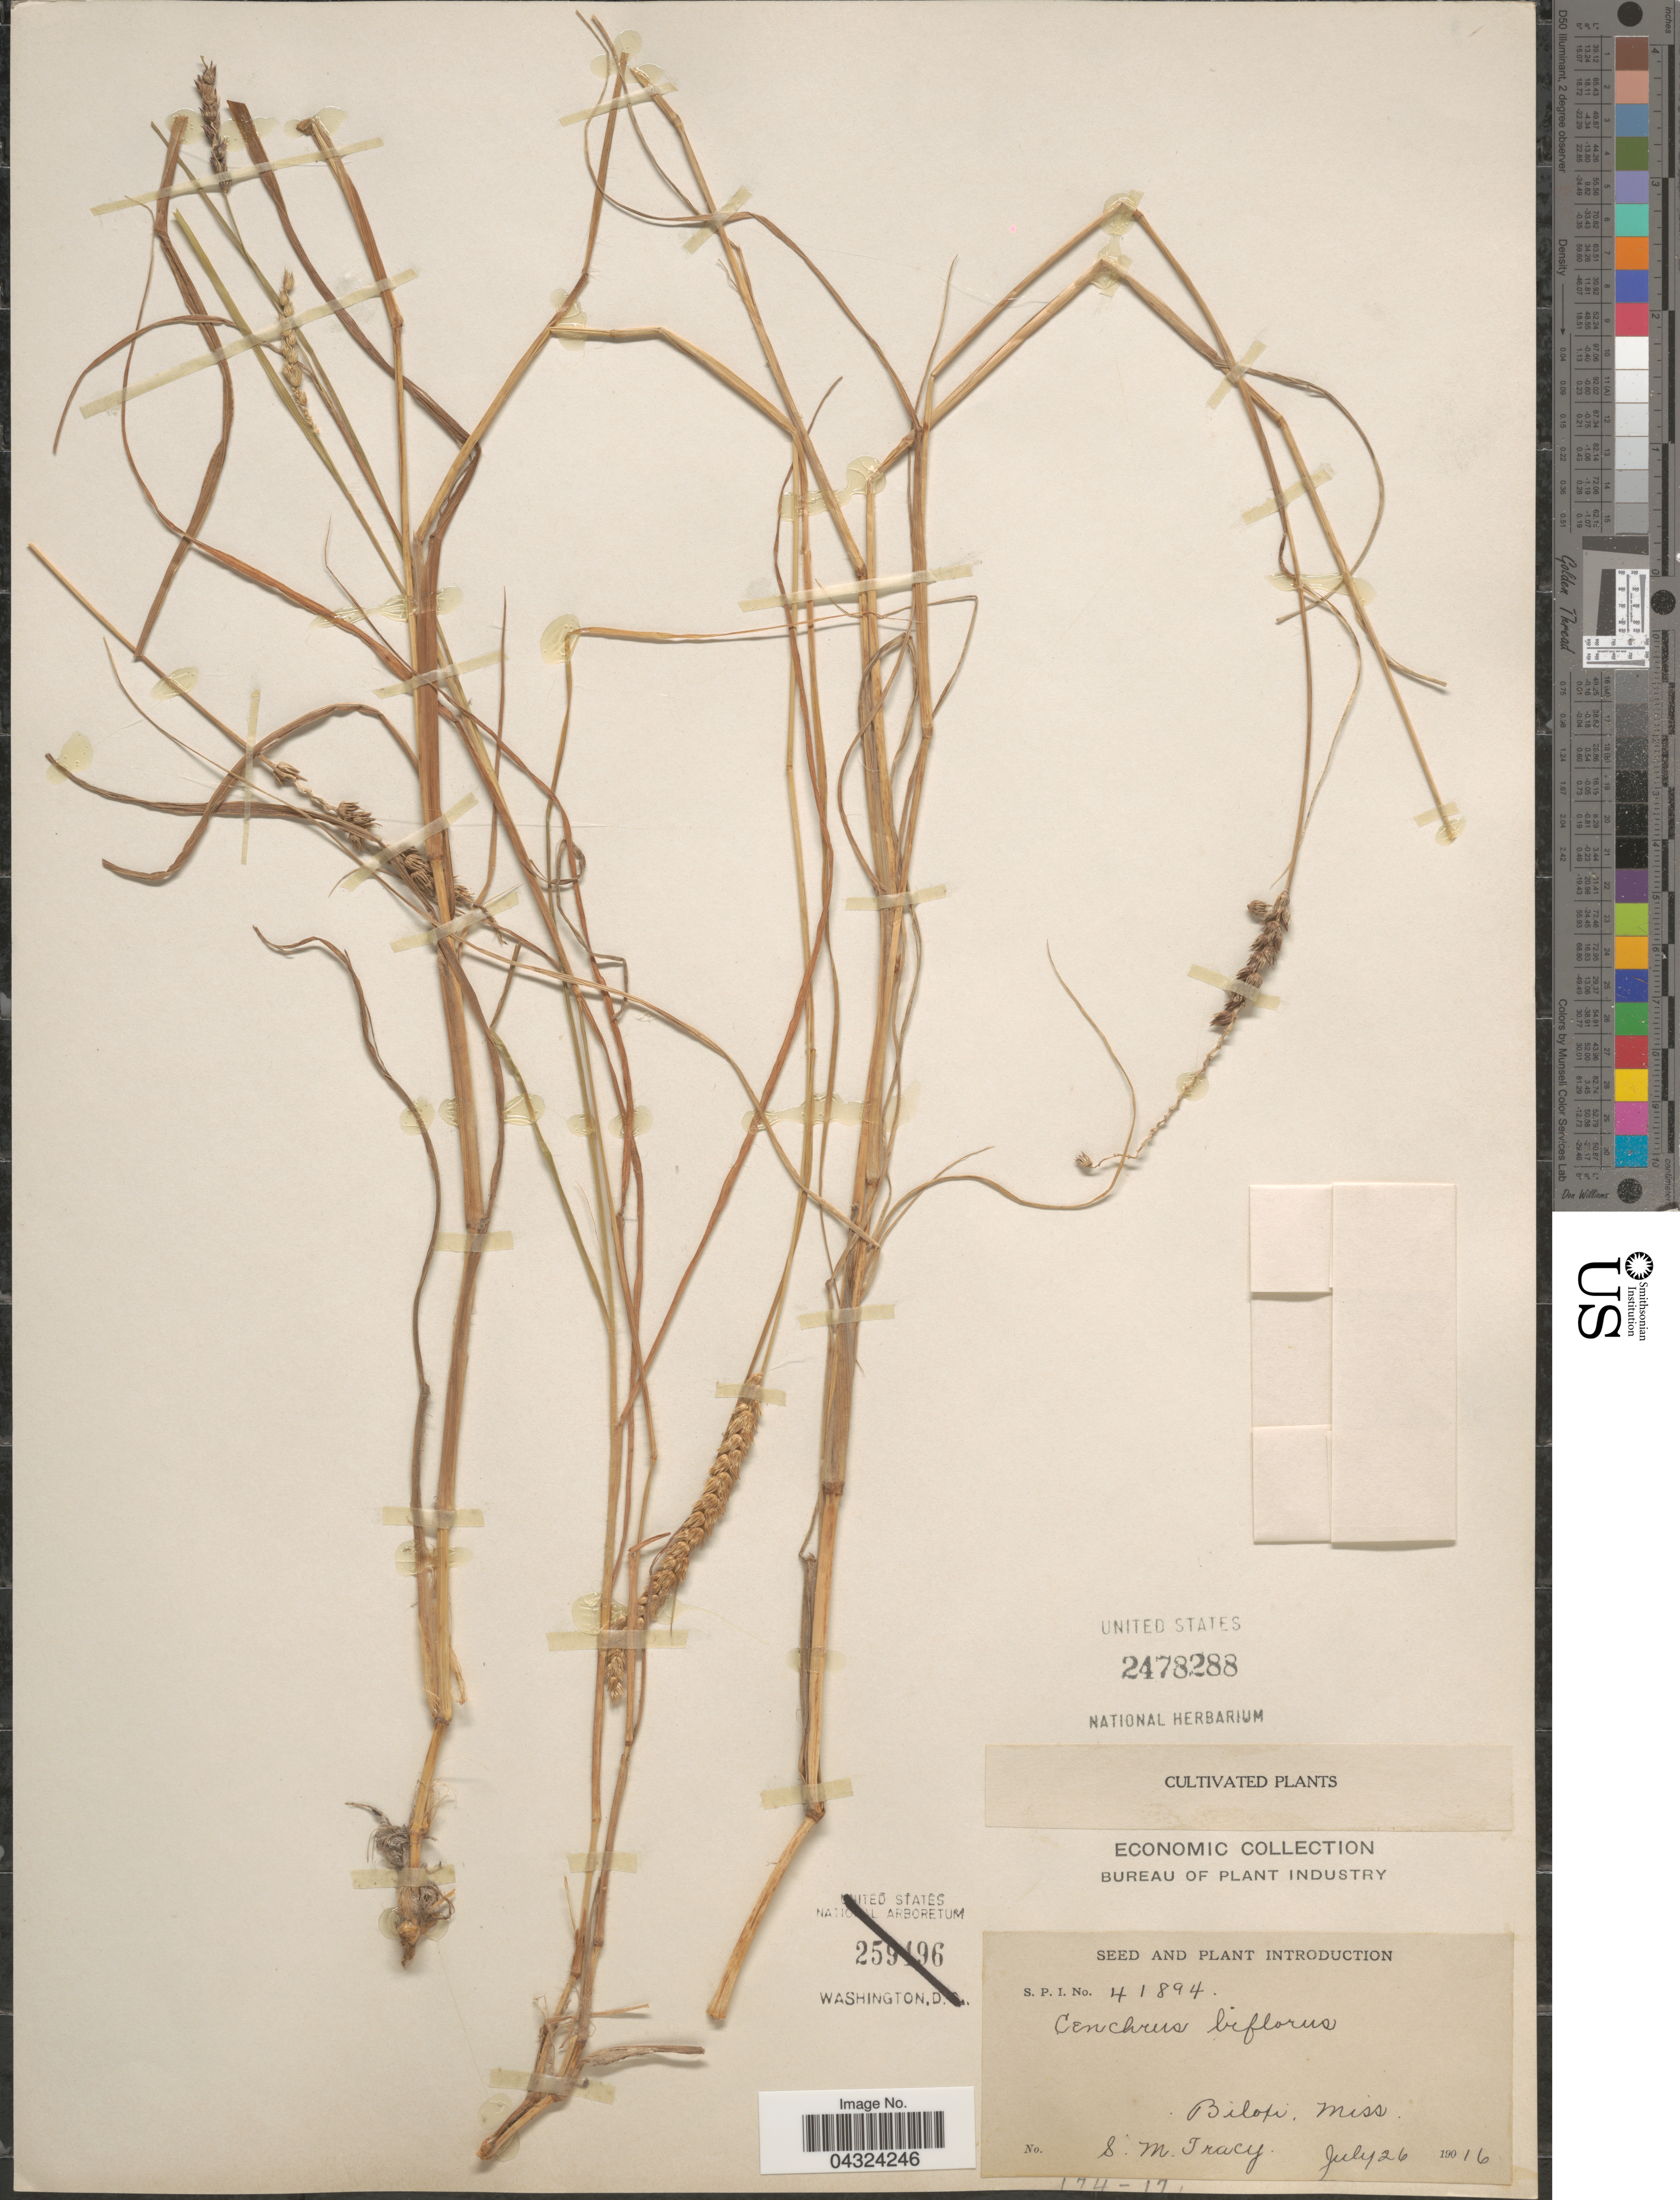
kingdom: Plantae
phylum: Tracheophyta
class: Liliopsida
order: Poales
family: Poaceae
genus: Cenchrus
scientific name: Cenchrus biflorus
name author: Roxb.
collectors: S. M. Tracy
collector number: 41894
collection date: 1916-07-26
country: United States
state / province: Mississippi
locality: Biloxi.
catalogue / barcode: US 2478288